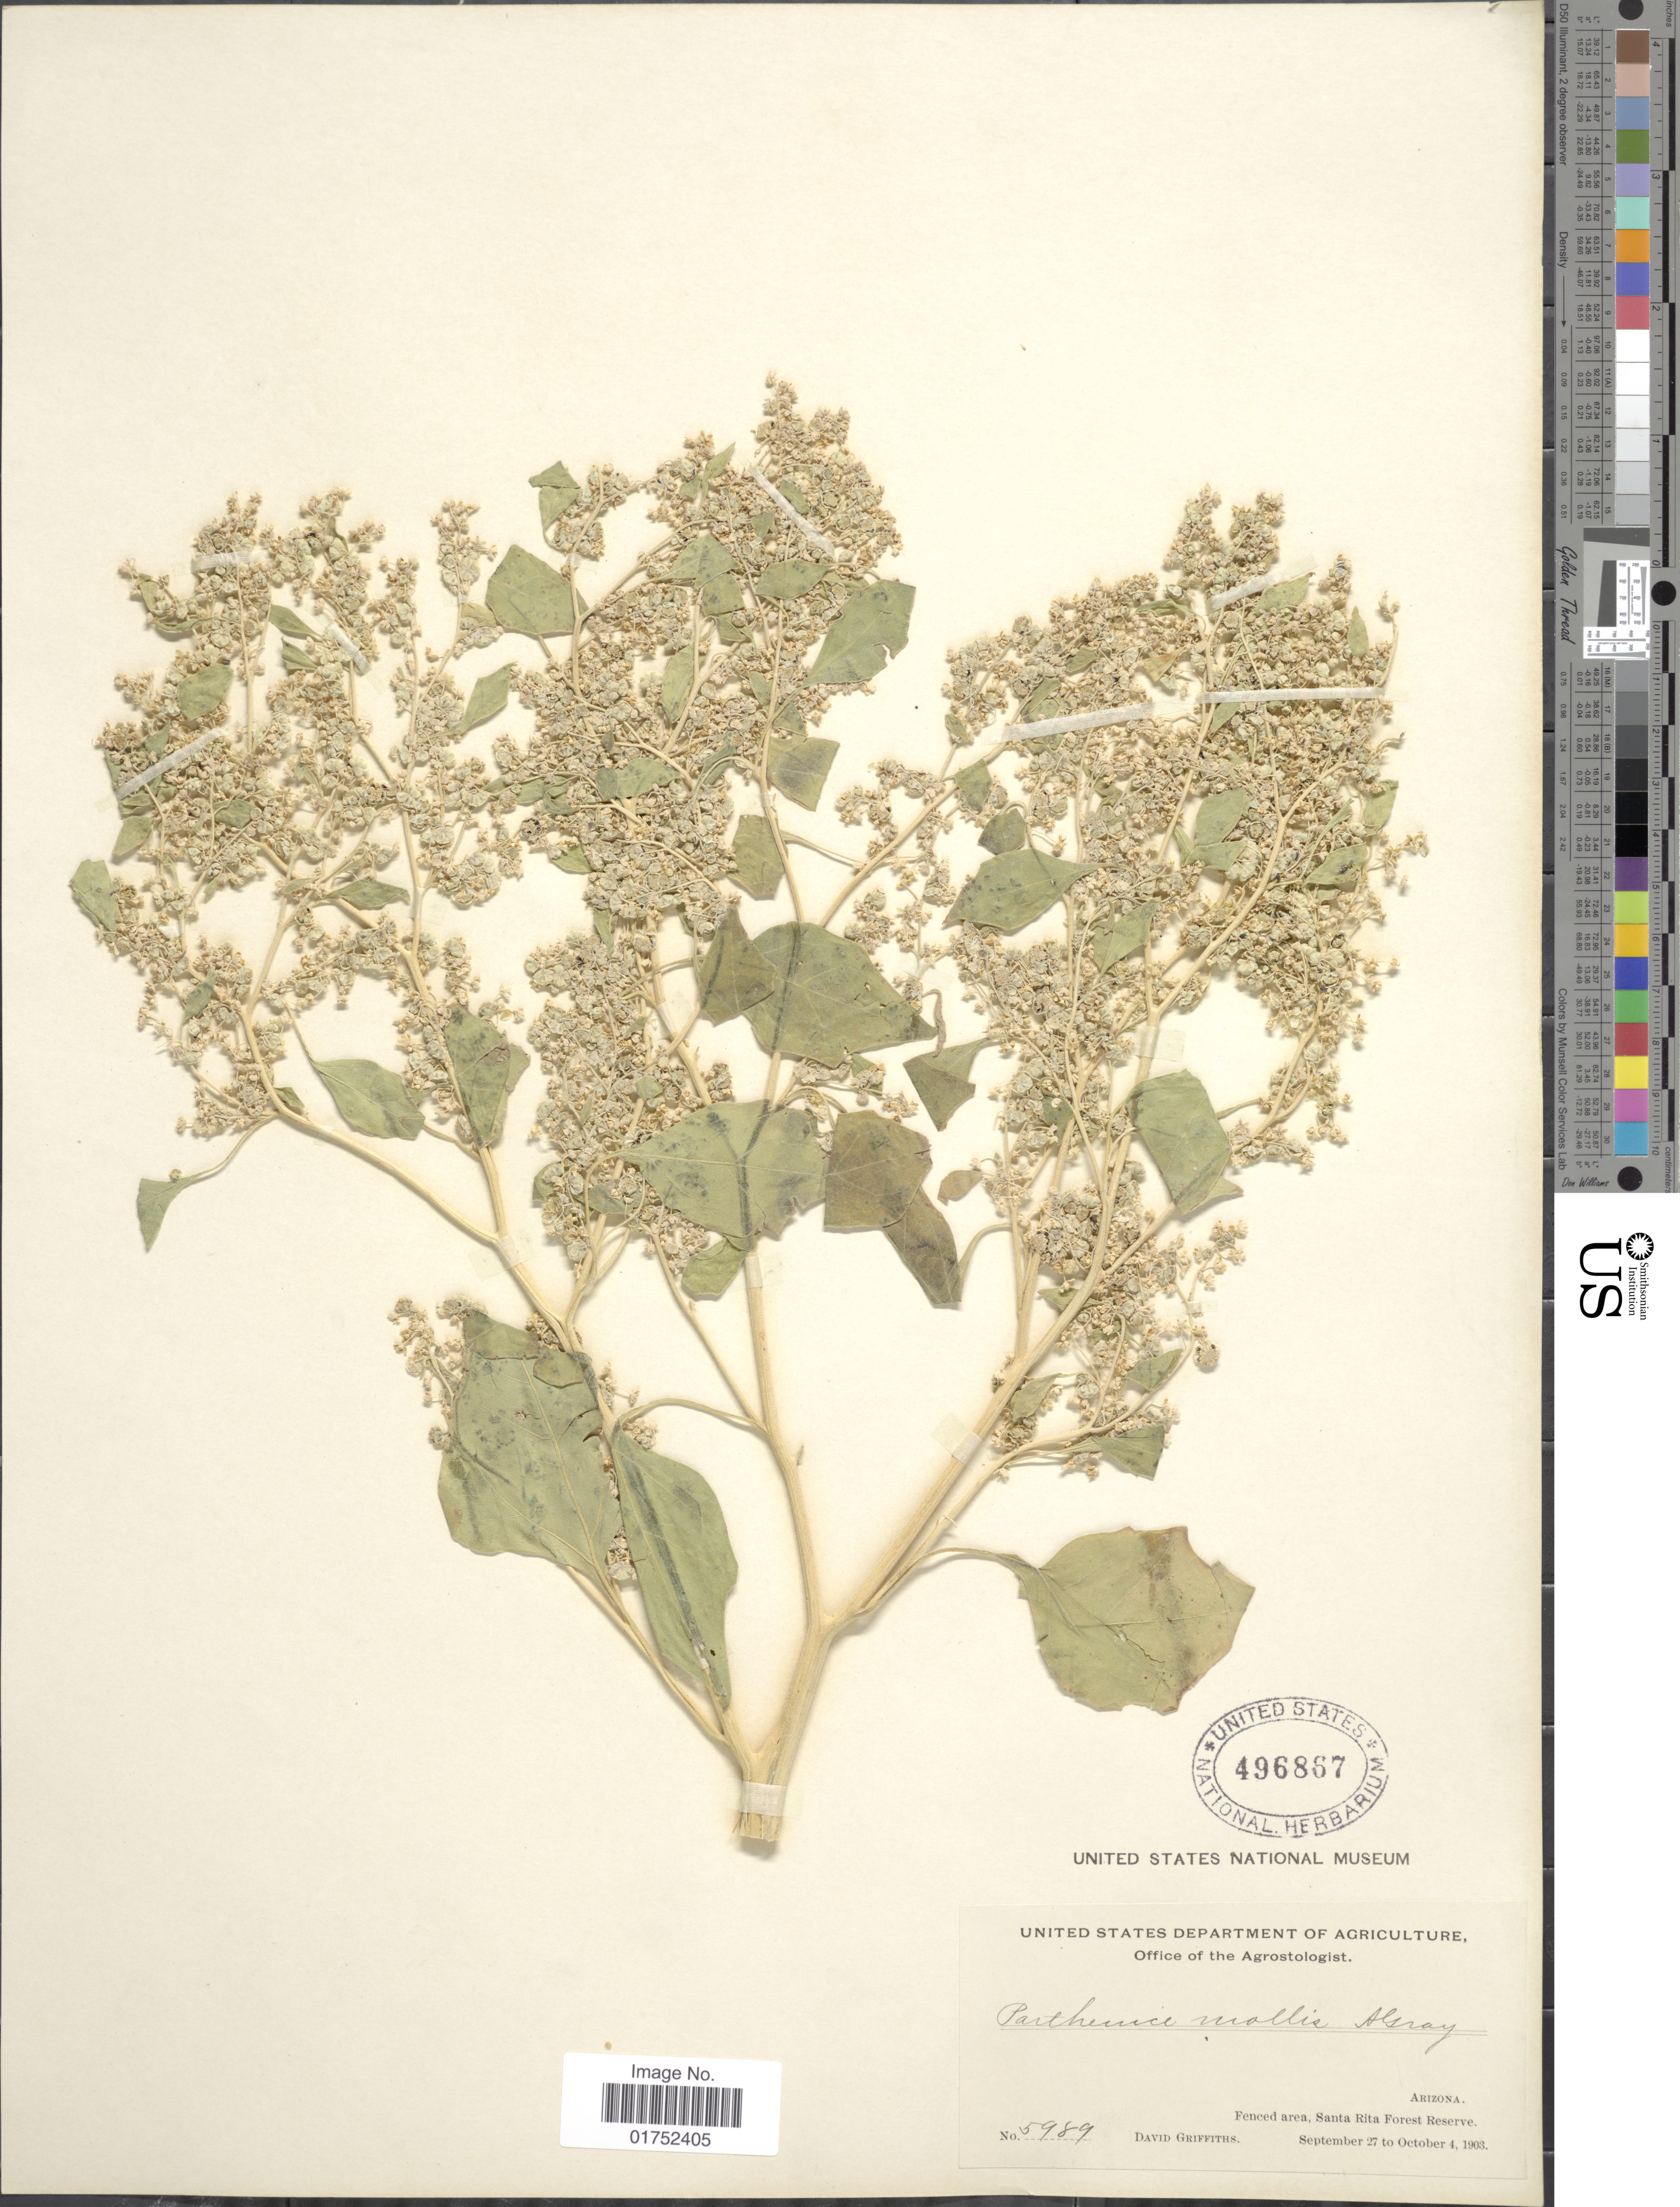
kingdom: Plantae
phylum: Tracheophyta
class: Magnoliopsida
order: Asterales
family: Asteraceae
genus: Parthenice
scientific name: Parthenice mollis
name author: A. Gray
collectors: D. Griffiths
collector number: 5989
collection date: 1903-09-27/1903-10-04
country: United States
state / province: Arizona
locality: Santa Rita Forest Reserve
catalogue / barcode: US 496867